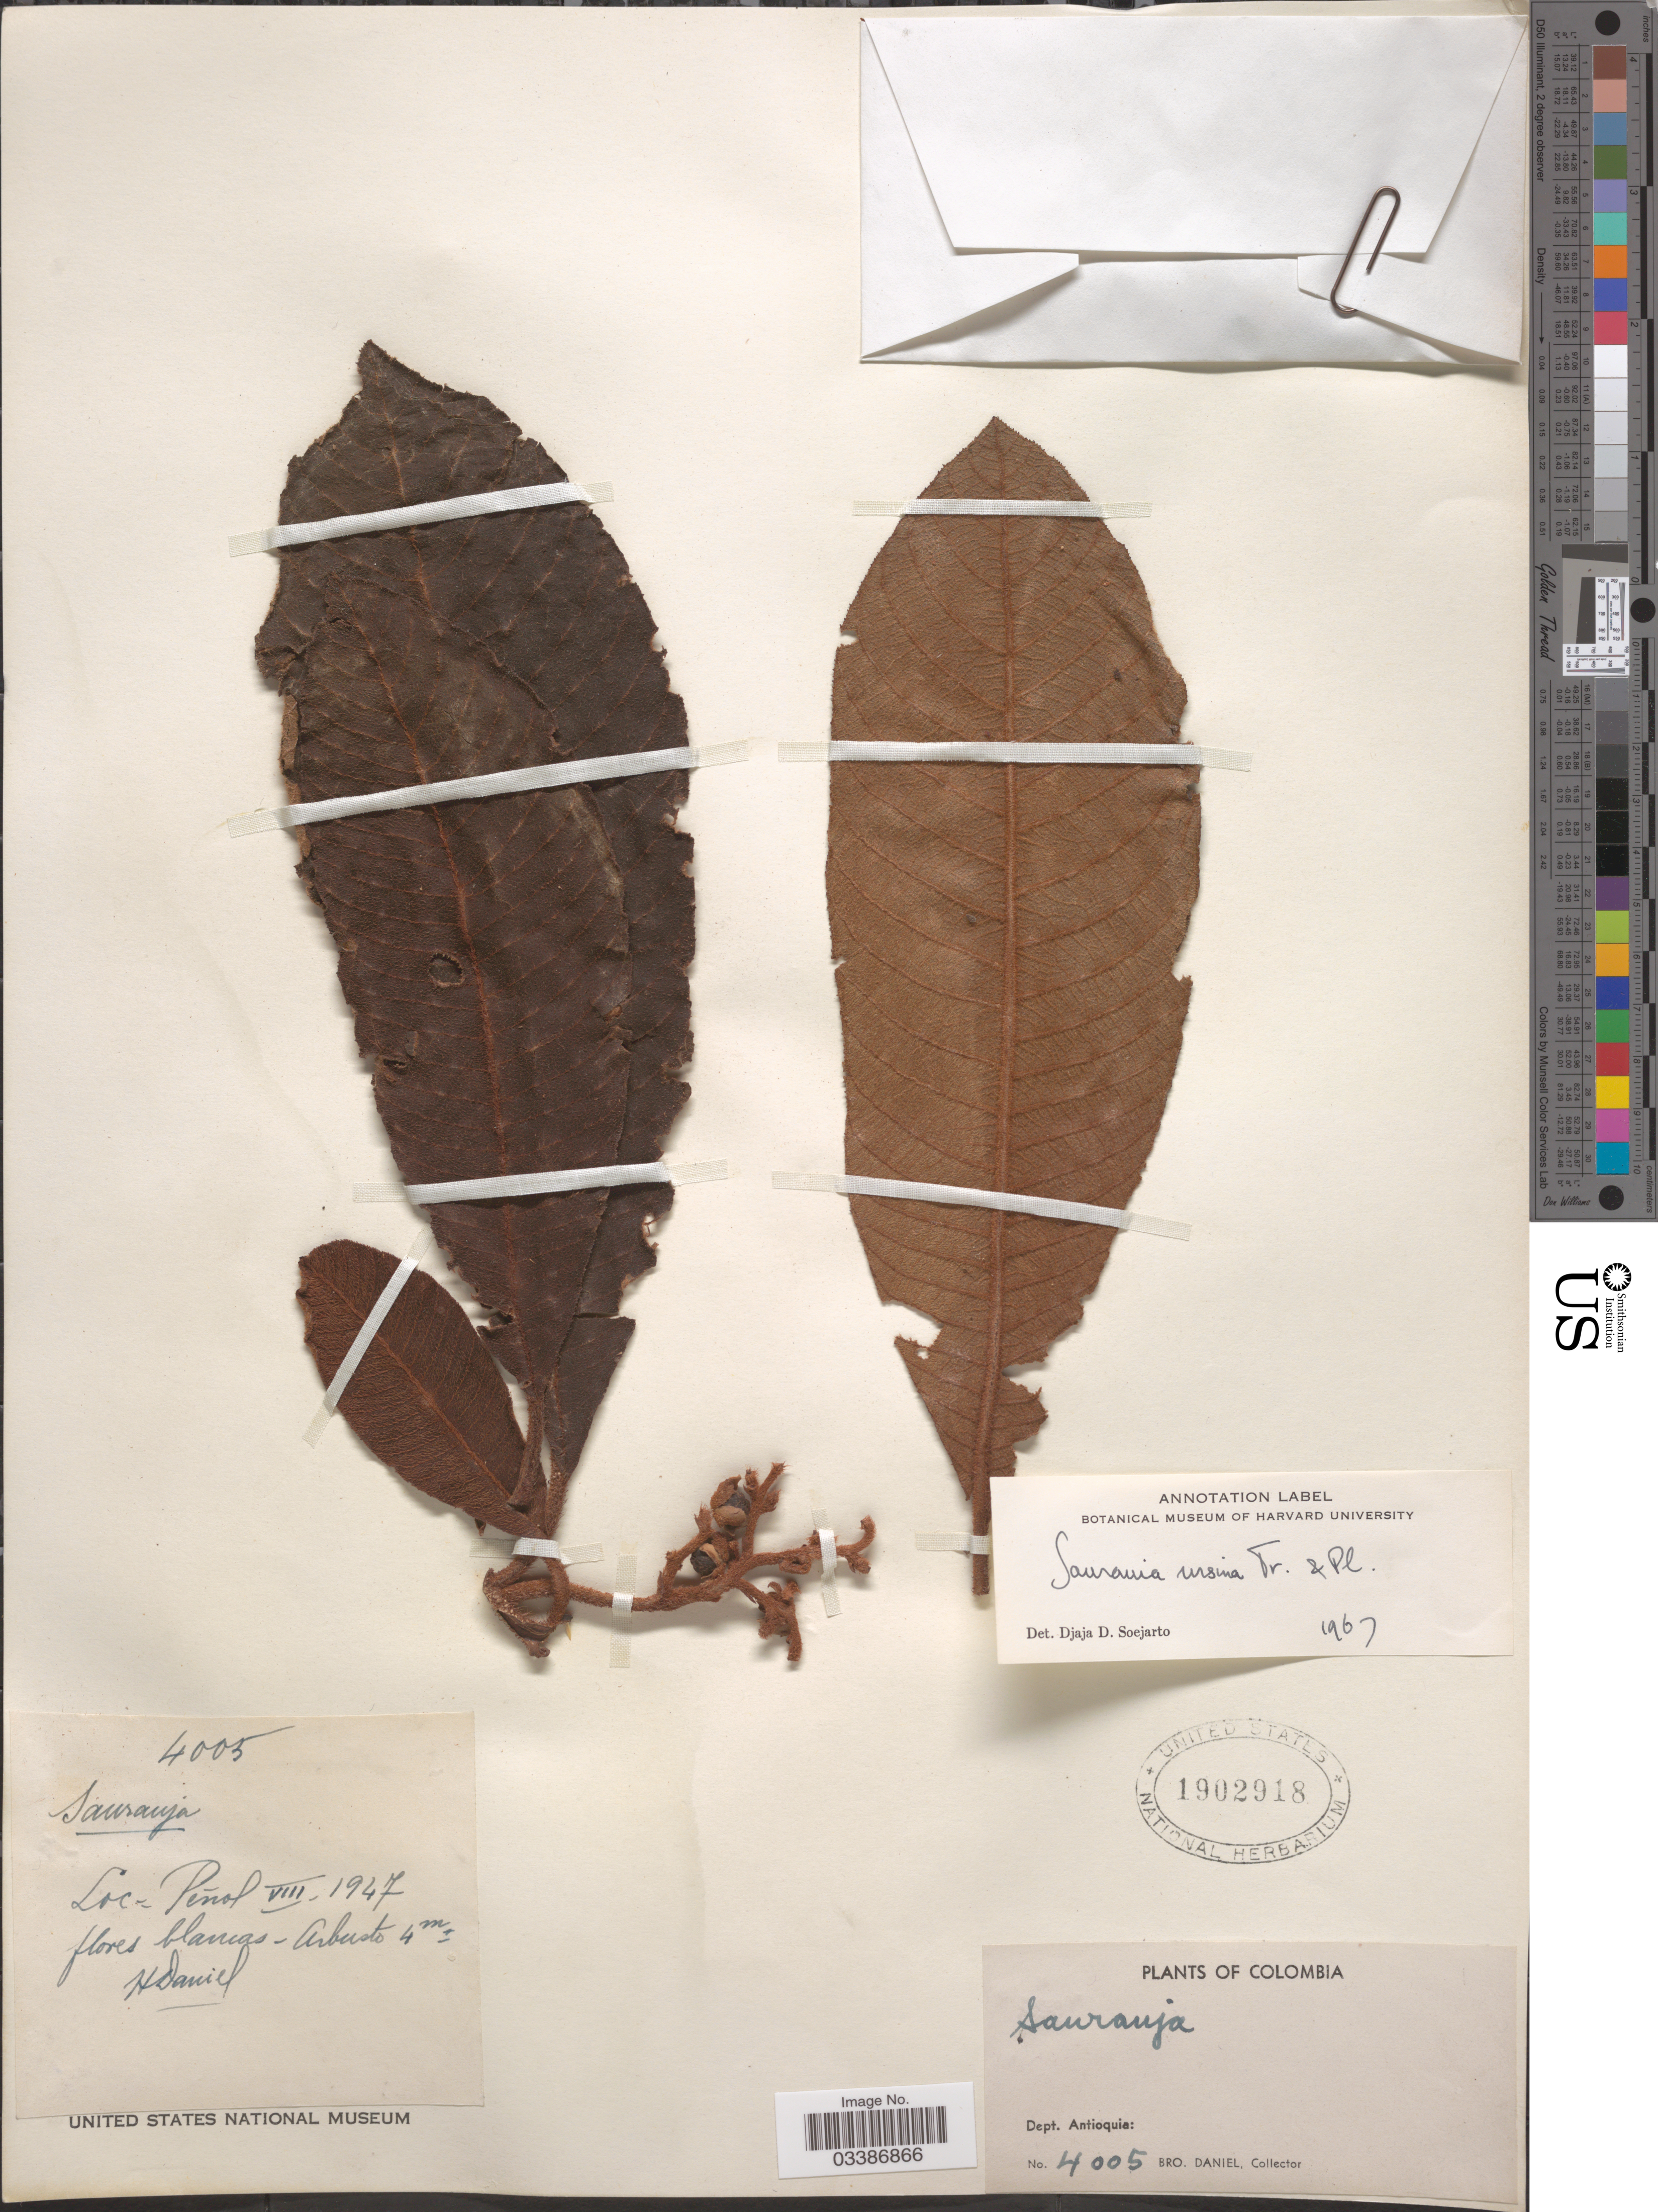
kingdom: Plantae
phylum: Tracheophyta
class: Magnoliopsida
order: Ericales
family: Actinidiaceae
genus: Saurauia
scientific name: Saurauia ursina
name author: Triana & Planch.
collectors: Bro. Daniel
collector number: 4005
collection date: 1947-08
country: Colombia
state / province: Antioquia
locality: Dept. Antioquia: Peñol.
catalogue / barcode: US 1902918